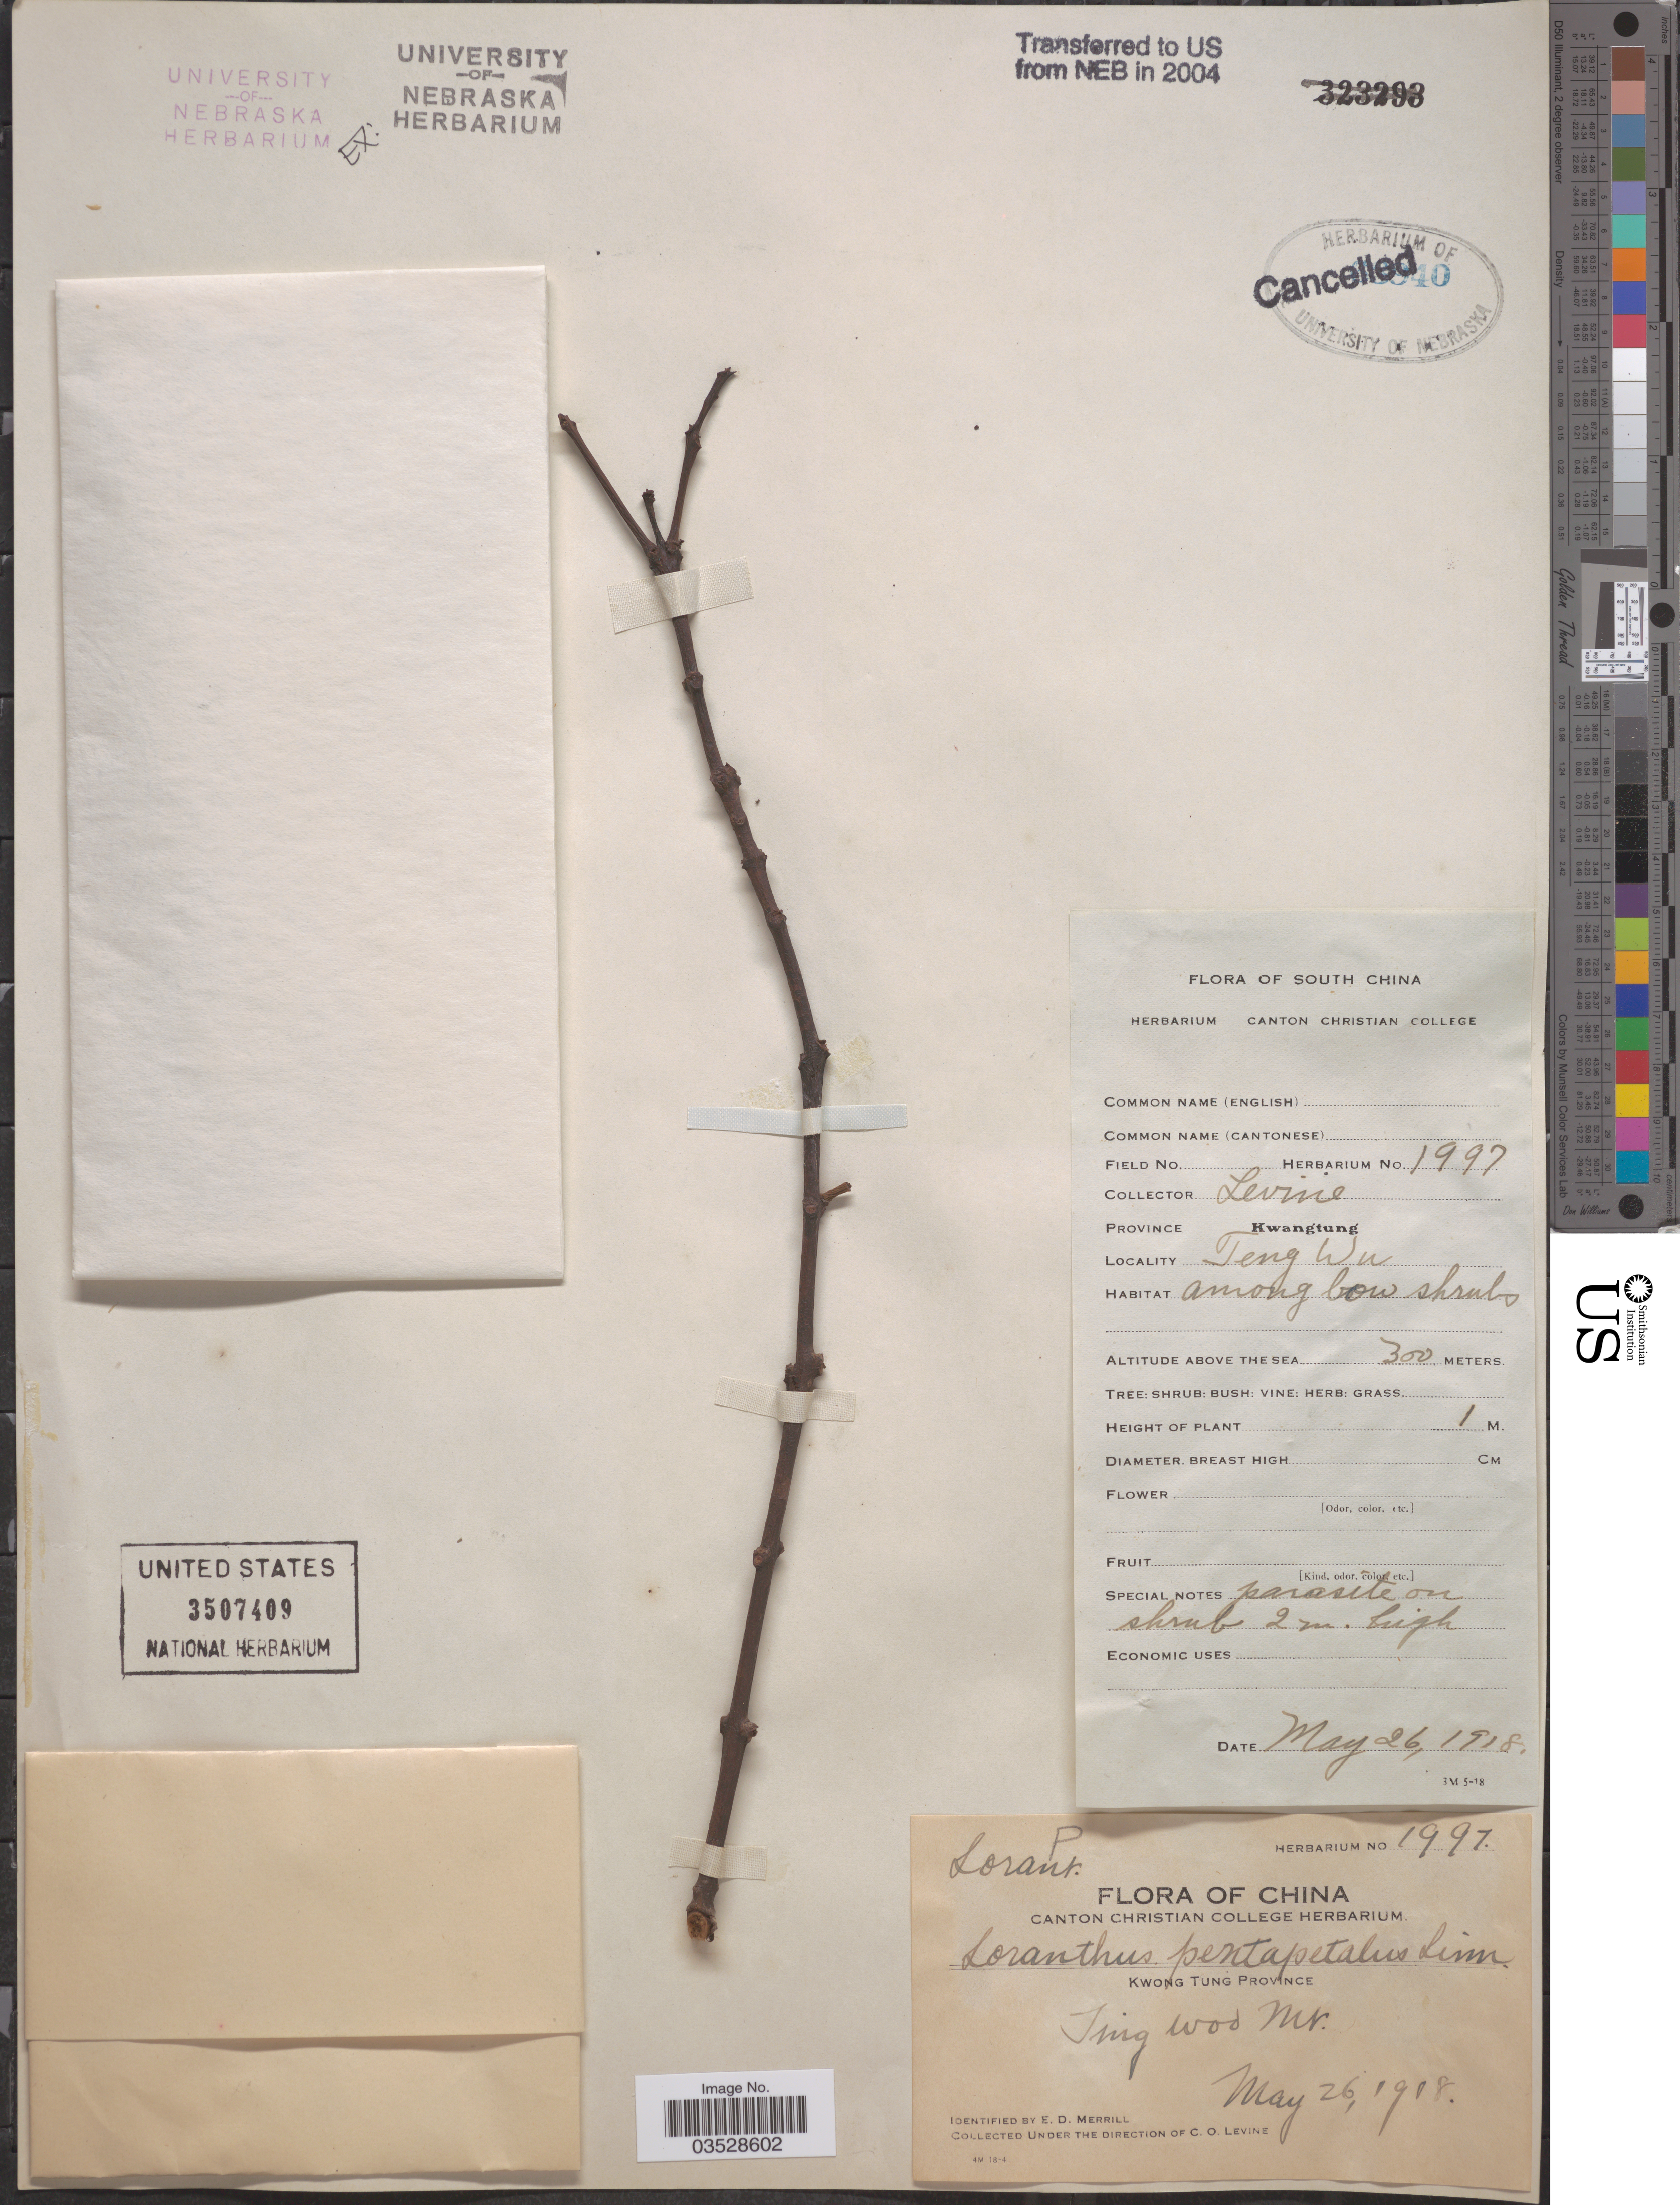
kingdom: Plantae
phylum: Tracheophyta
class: Magnoliopsida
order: Santalales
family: Loranthaceae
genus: Loranthus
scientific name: Loranthus pentapetalus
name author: Roxb.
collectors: C. O. Levine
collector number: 1997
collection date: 1918-05-26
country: China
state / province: Guangdong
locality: South China. Province Kwangtung. Teng Wu. Ting Woo [interpreted] Mt.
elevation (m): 300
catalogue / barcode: US 3507409